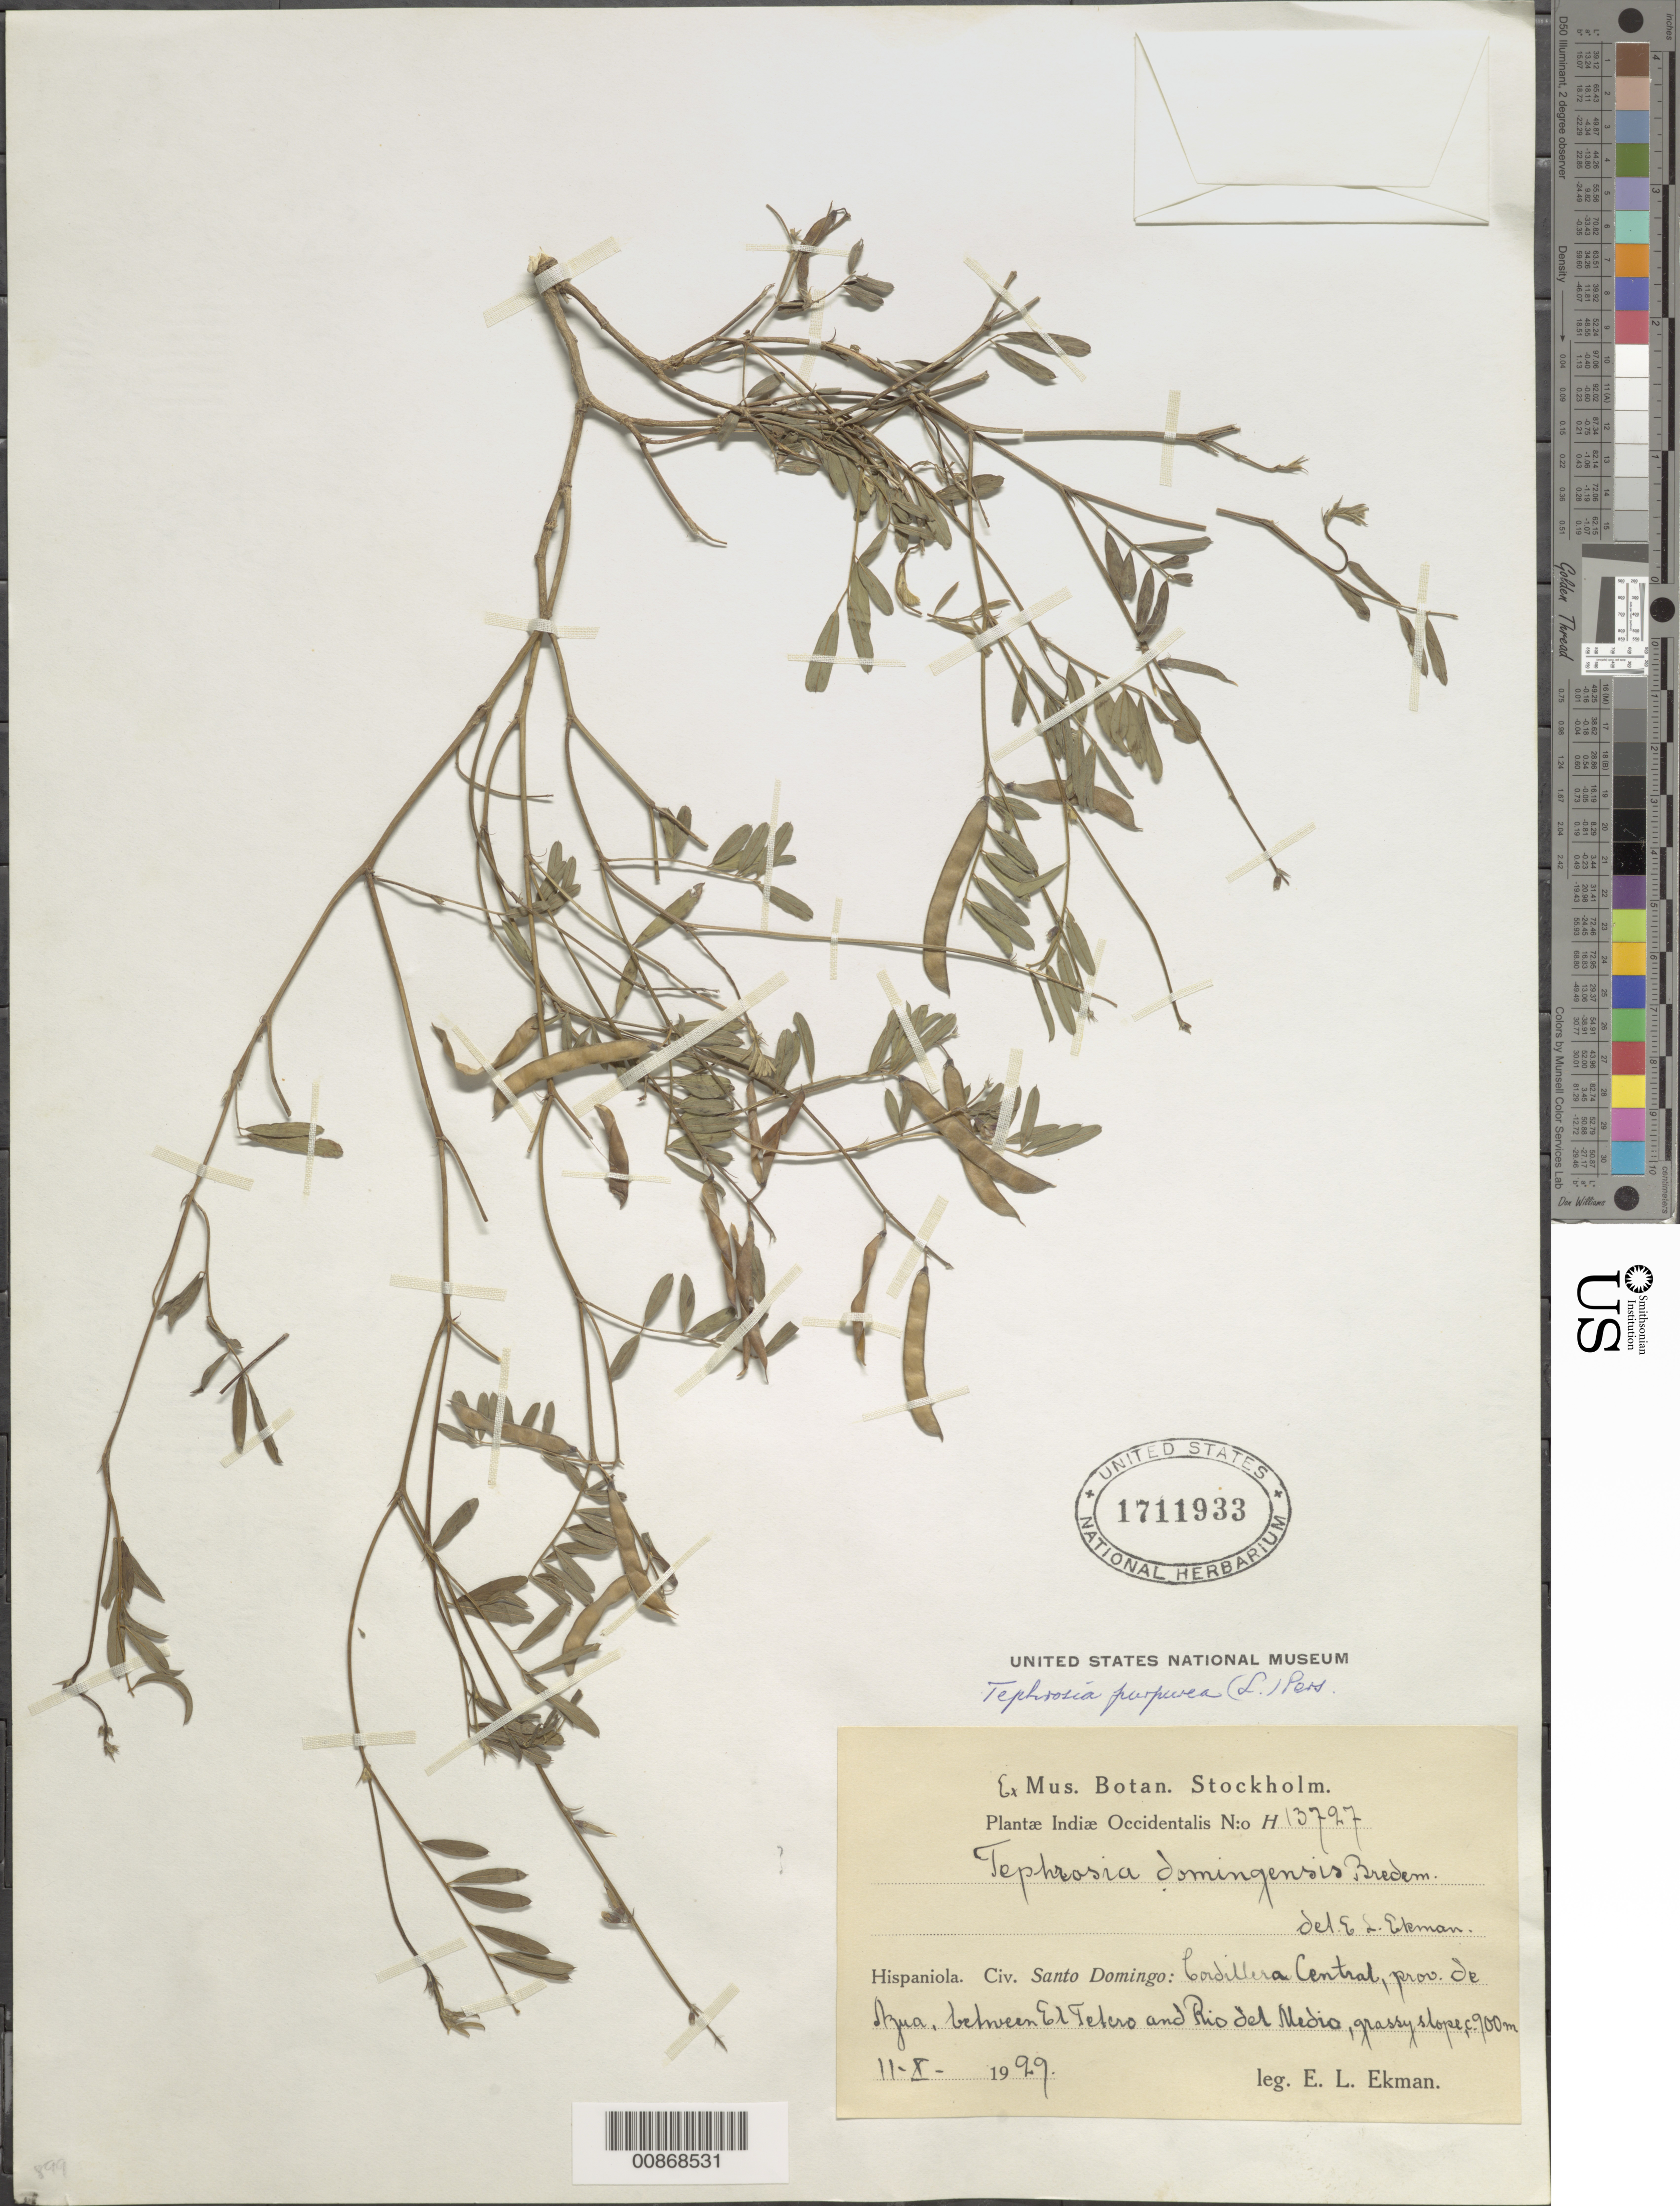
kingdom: Plantae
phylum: Tracheophyta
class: Magnoliopsida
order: Fabales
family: Fabaceae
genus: Tephrosia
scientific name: Tephrosia purpurea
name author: (L.) Pers.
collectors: E. L. Ekman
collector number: H 13727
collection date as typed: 11 Oct 1929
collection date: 1929-10-11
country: Dominican Republic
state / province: Azua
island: Hispaniola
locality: Cordillera Central, between El Tetero and Río del Medio.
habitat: Grassy slope.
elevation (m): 900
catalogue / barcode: US 1711933